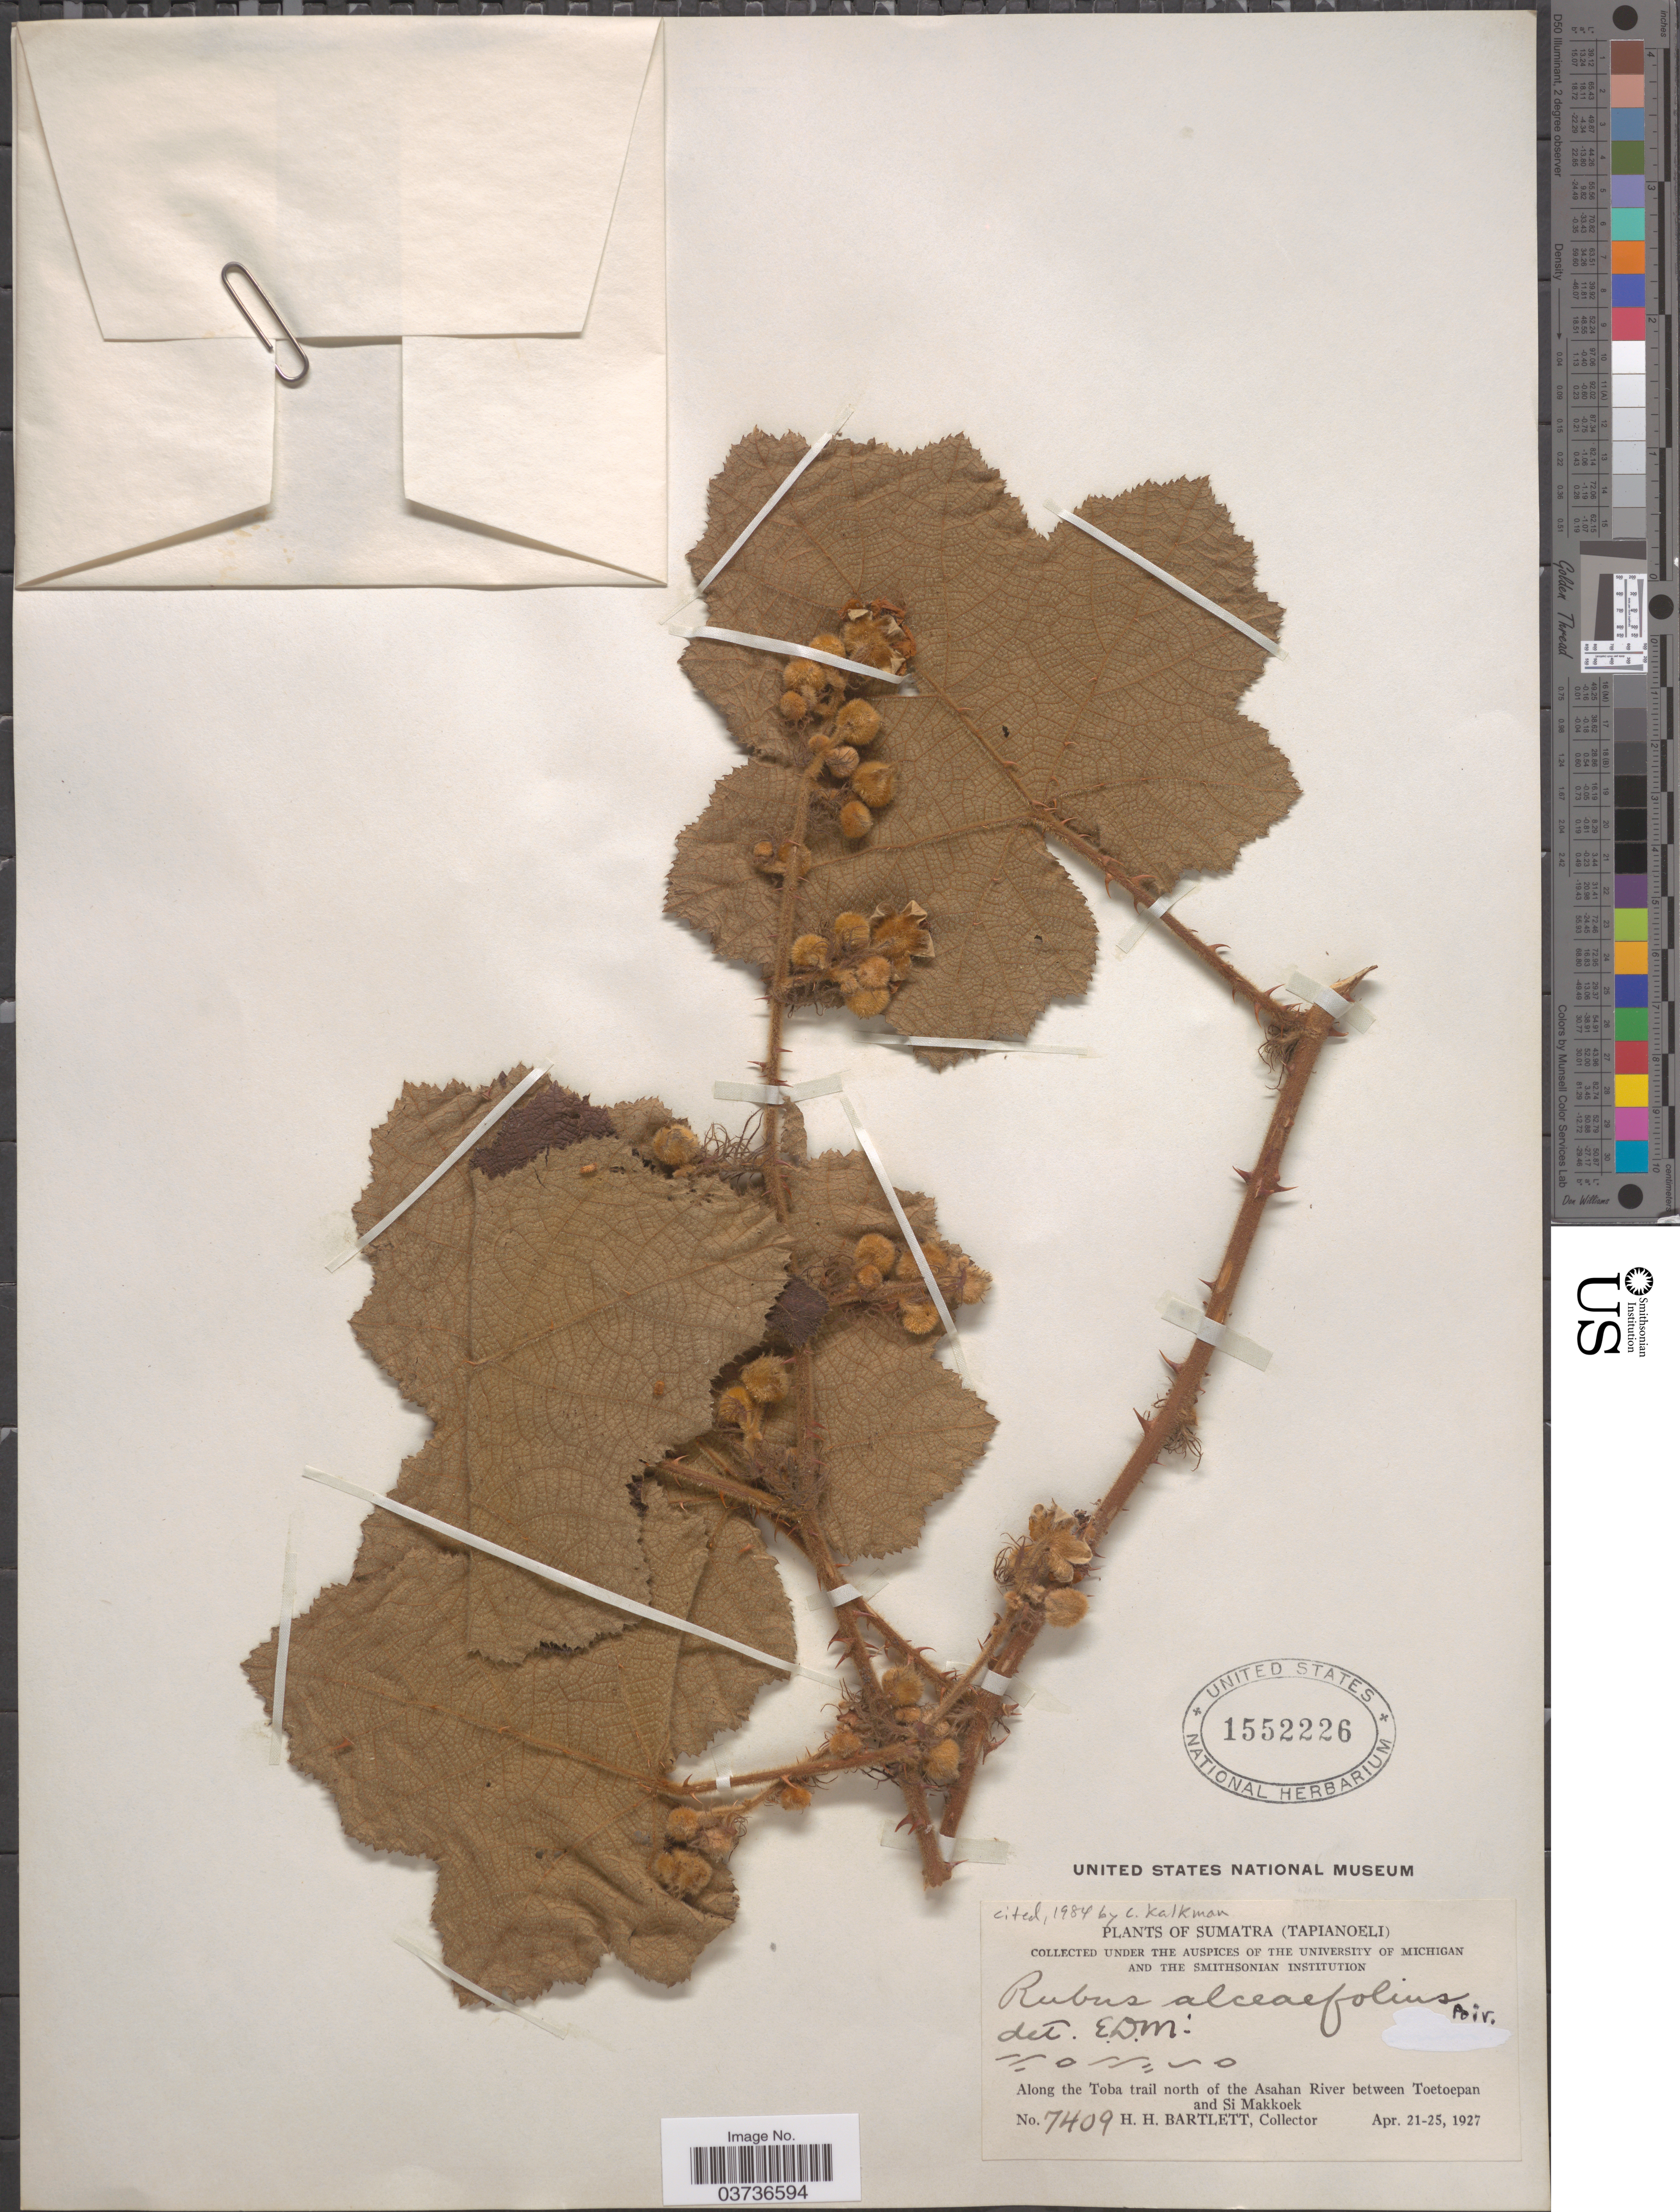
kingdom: Plantae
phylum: Tracheophyta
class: Magnoliopsida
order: Rosales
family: Rosaceae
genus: Rubus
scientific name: Rubus alcaefolius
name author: Poir.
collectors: H. H. Bartlett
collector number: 7409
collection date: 1927-04-21/1927-04-25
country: Indonesia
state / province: Sumatra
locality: Tapianoeli. Along the Toba trail north of the Asahan River between Toetoepan and Si Makkoek.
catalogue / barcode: US 1552226